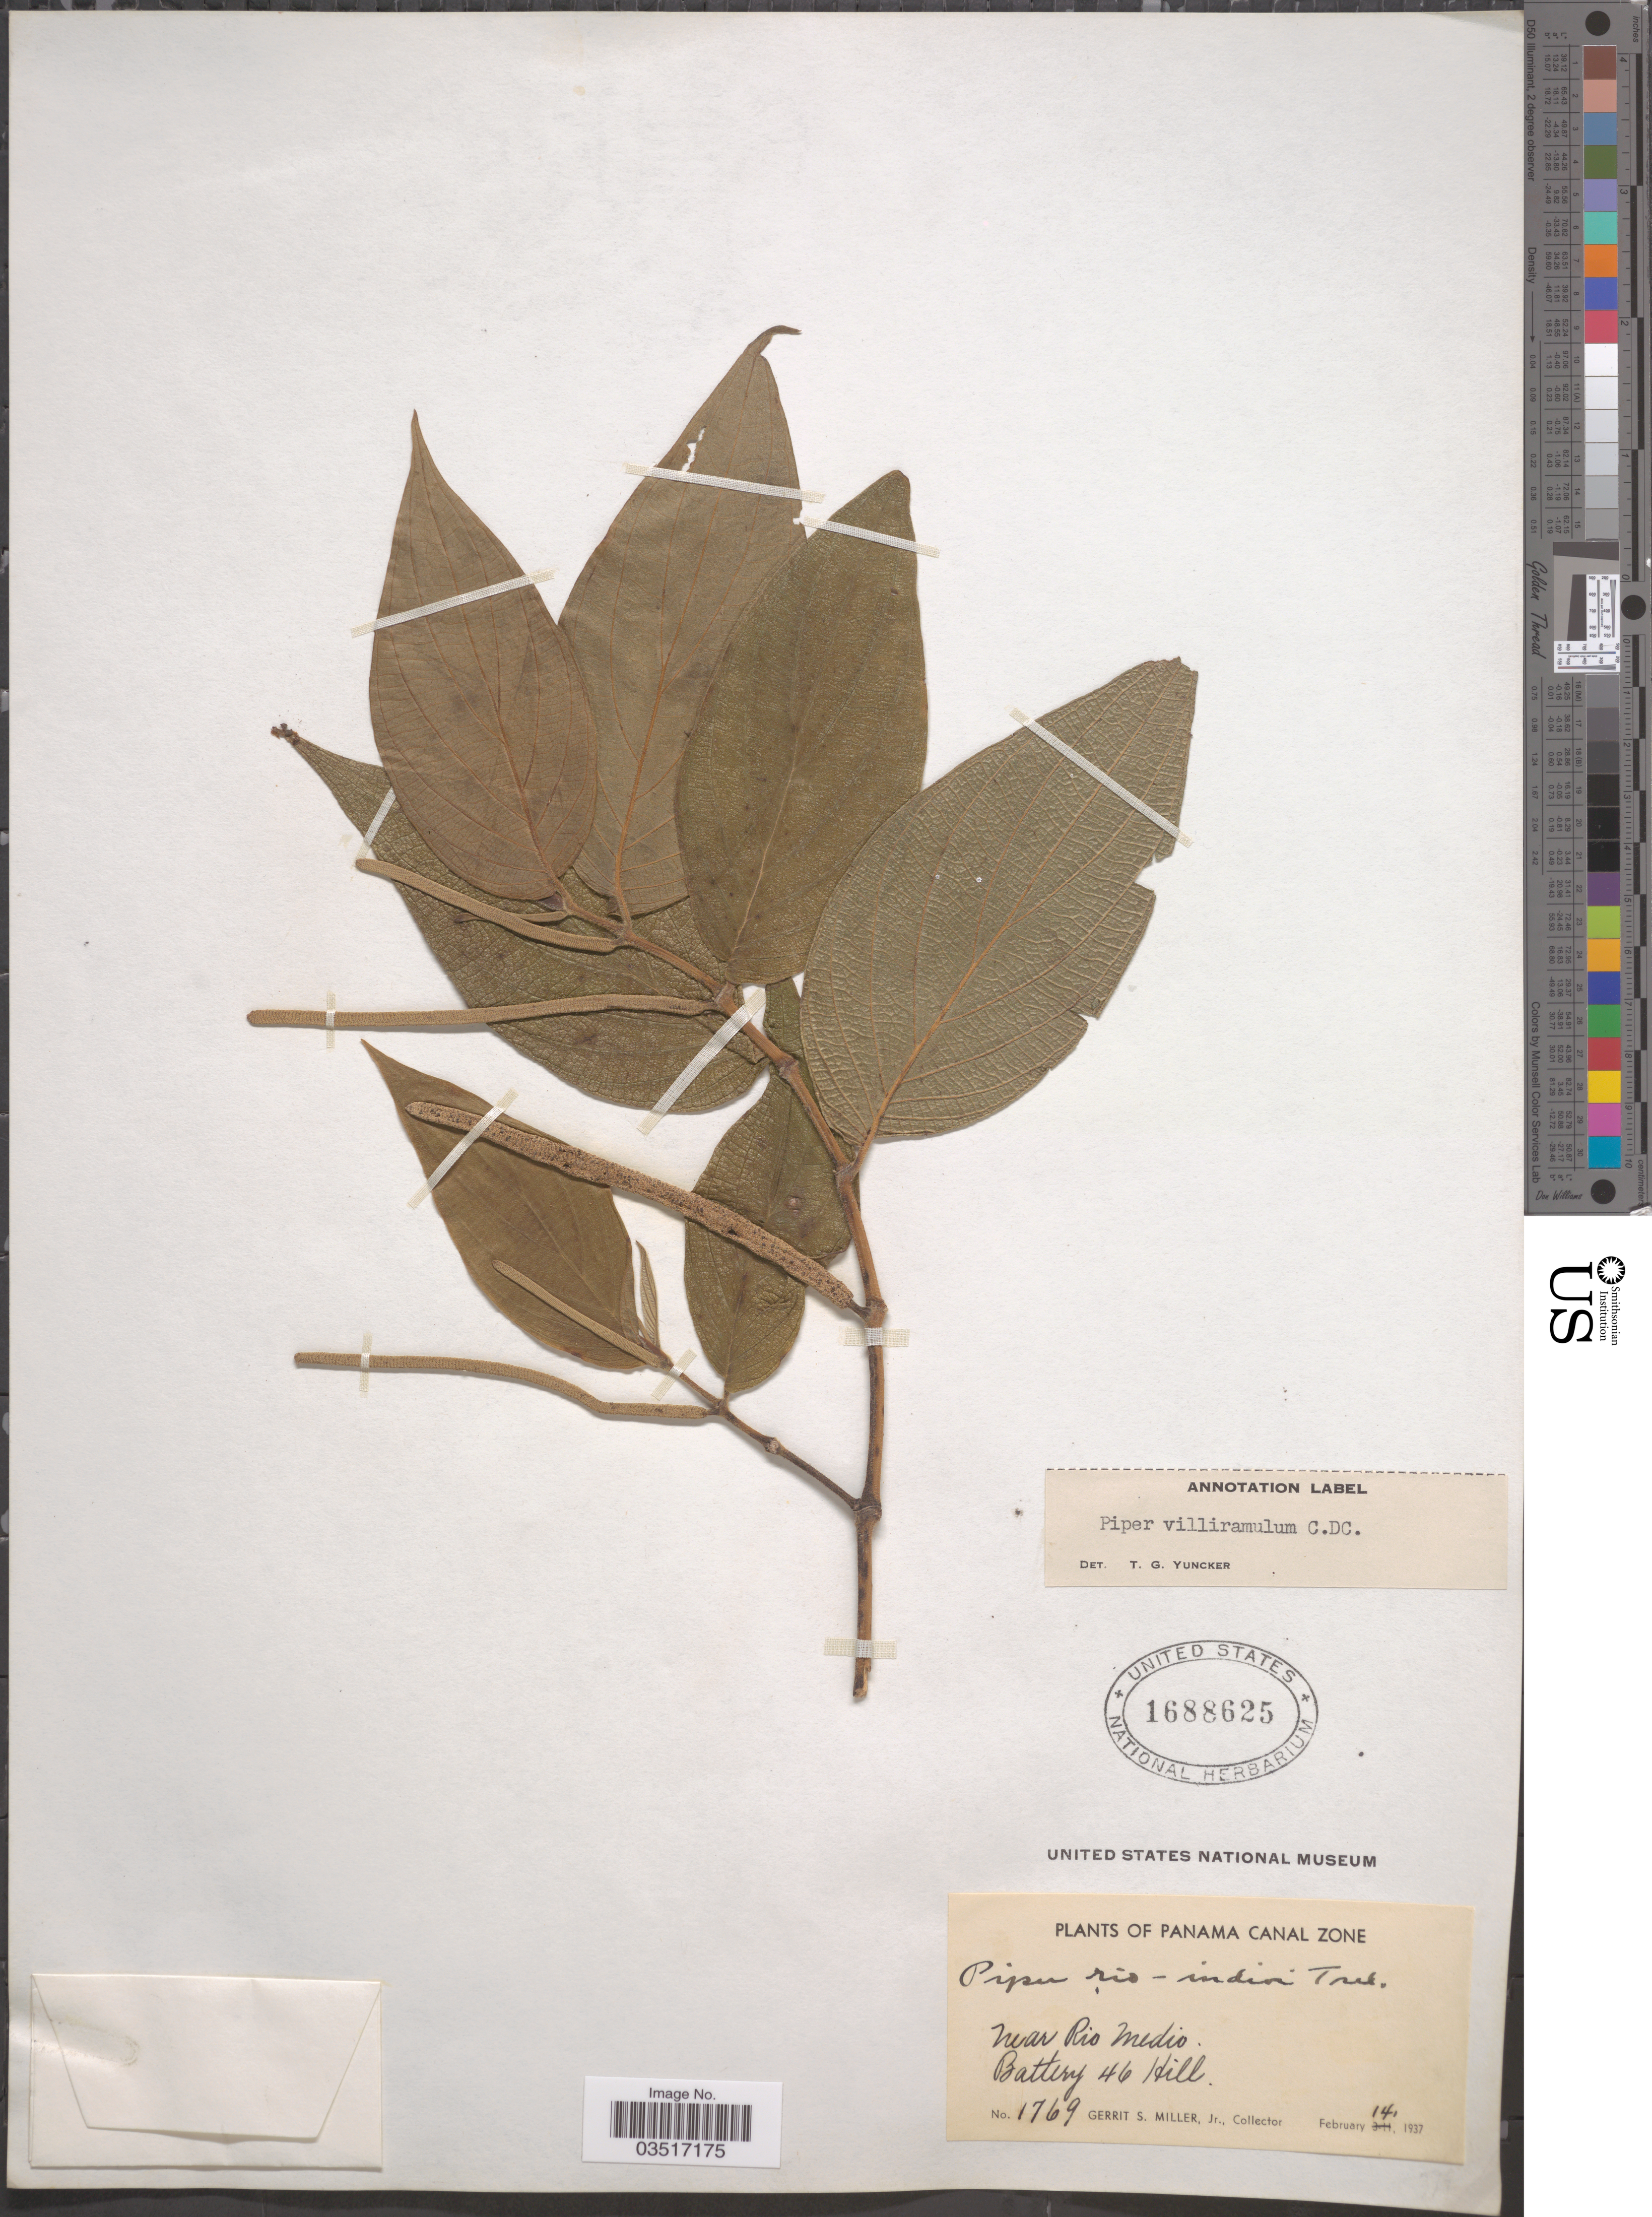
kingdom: Plantae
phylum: Tracheophyta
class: Magnoliopsida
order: Piperales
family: Piperaceae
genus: Piper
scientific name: Piper villiramulum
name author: C. DC.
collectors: G. S. Miller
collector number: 1769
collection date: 1937-02-14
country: Panama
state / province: Colón / Panamá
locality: Panama Canal Zone. Near Rio Medio. Battery 46 Hill.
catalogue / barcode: US 1688625